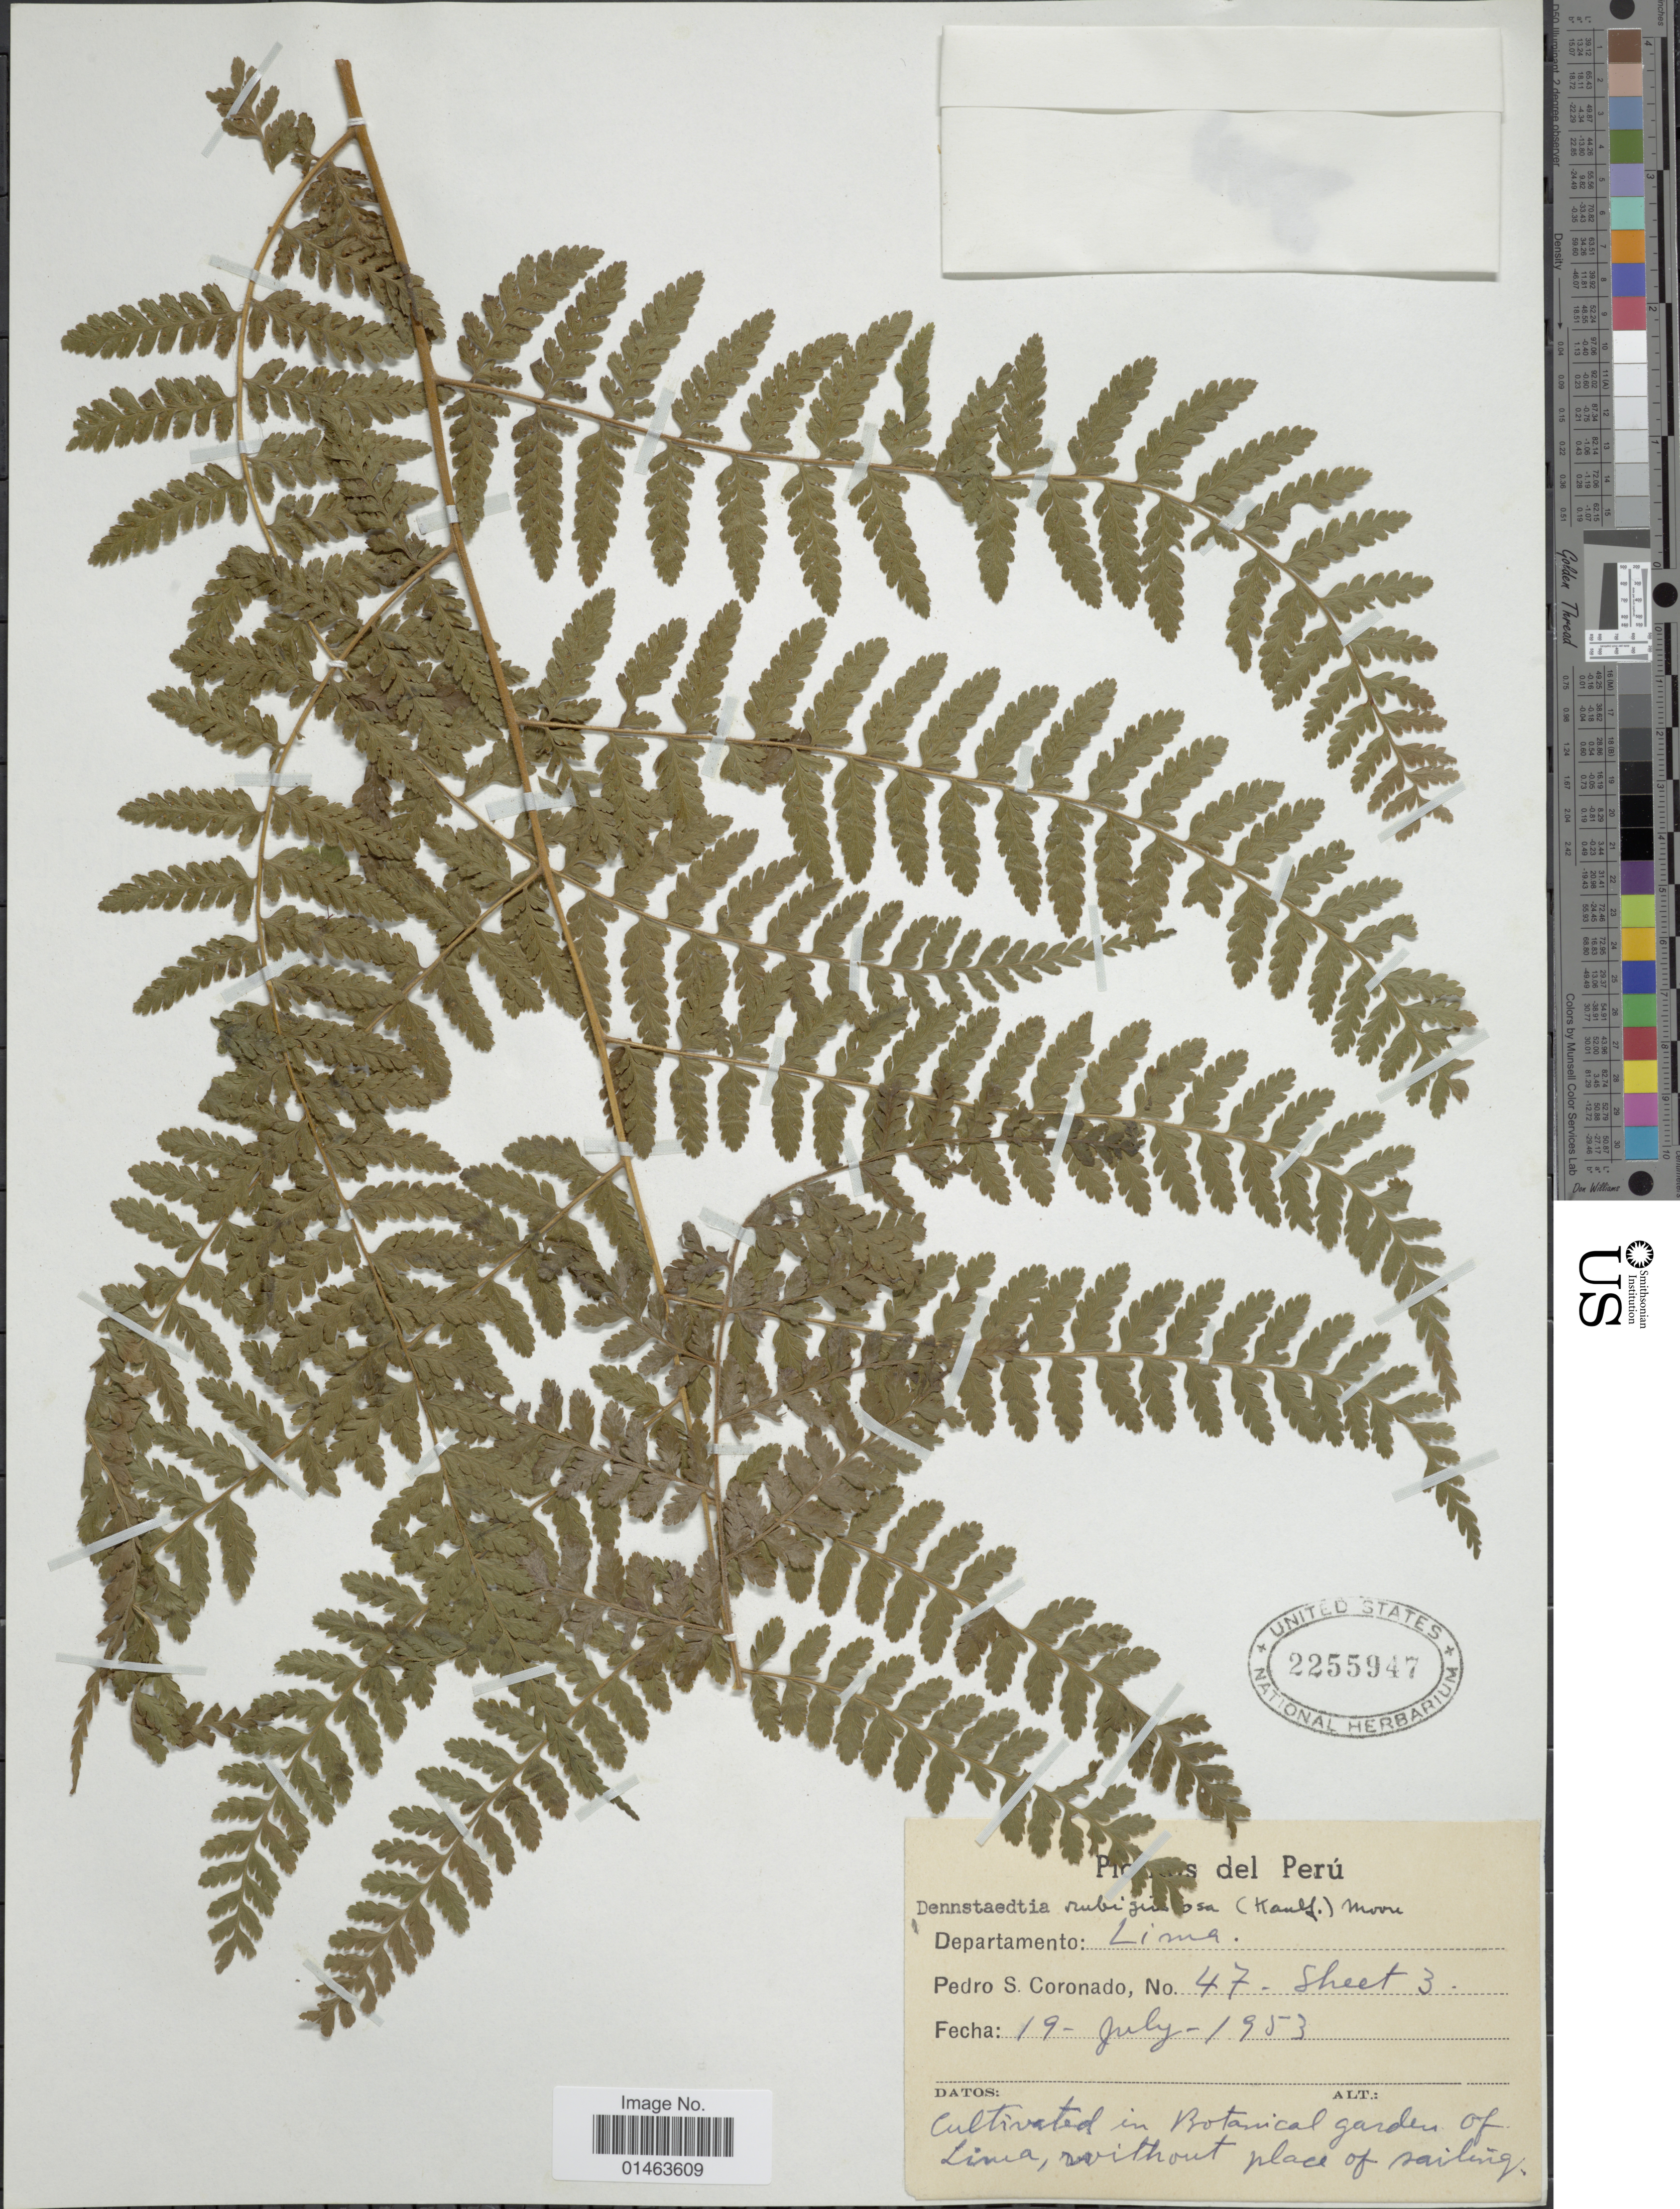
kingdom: Plantae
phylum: Tracheophyta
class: Polypodiopsida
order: Polypodiales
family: Dennstaedtiaceae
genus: Dennstaedtia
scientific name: Dennstaedtia cicutaria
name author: (Sw.) T. Moore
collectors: P. Coronado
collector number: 47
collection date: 1953-07-19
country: Peru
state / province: Lima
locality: Del Peru, Departamento: Lima, Botanical Garden of Lima, without origin.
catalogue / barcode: US 2255947